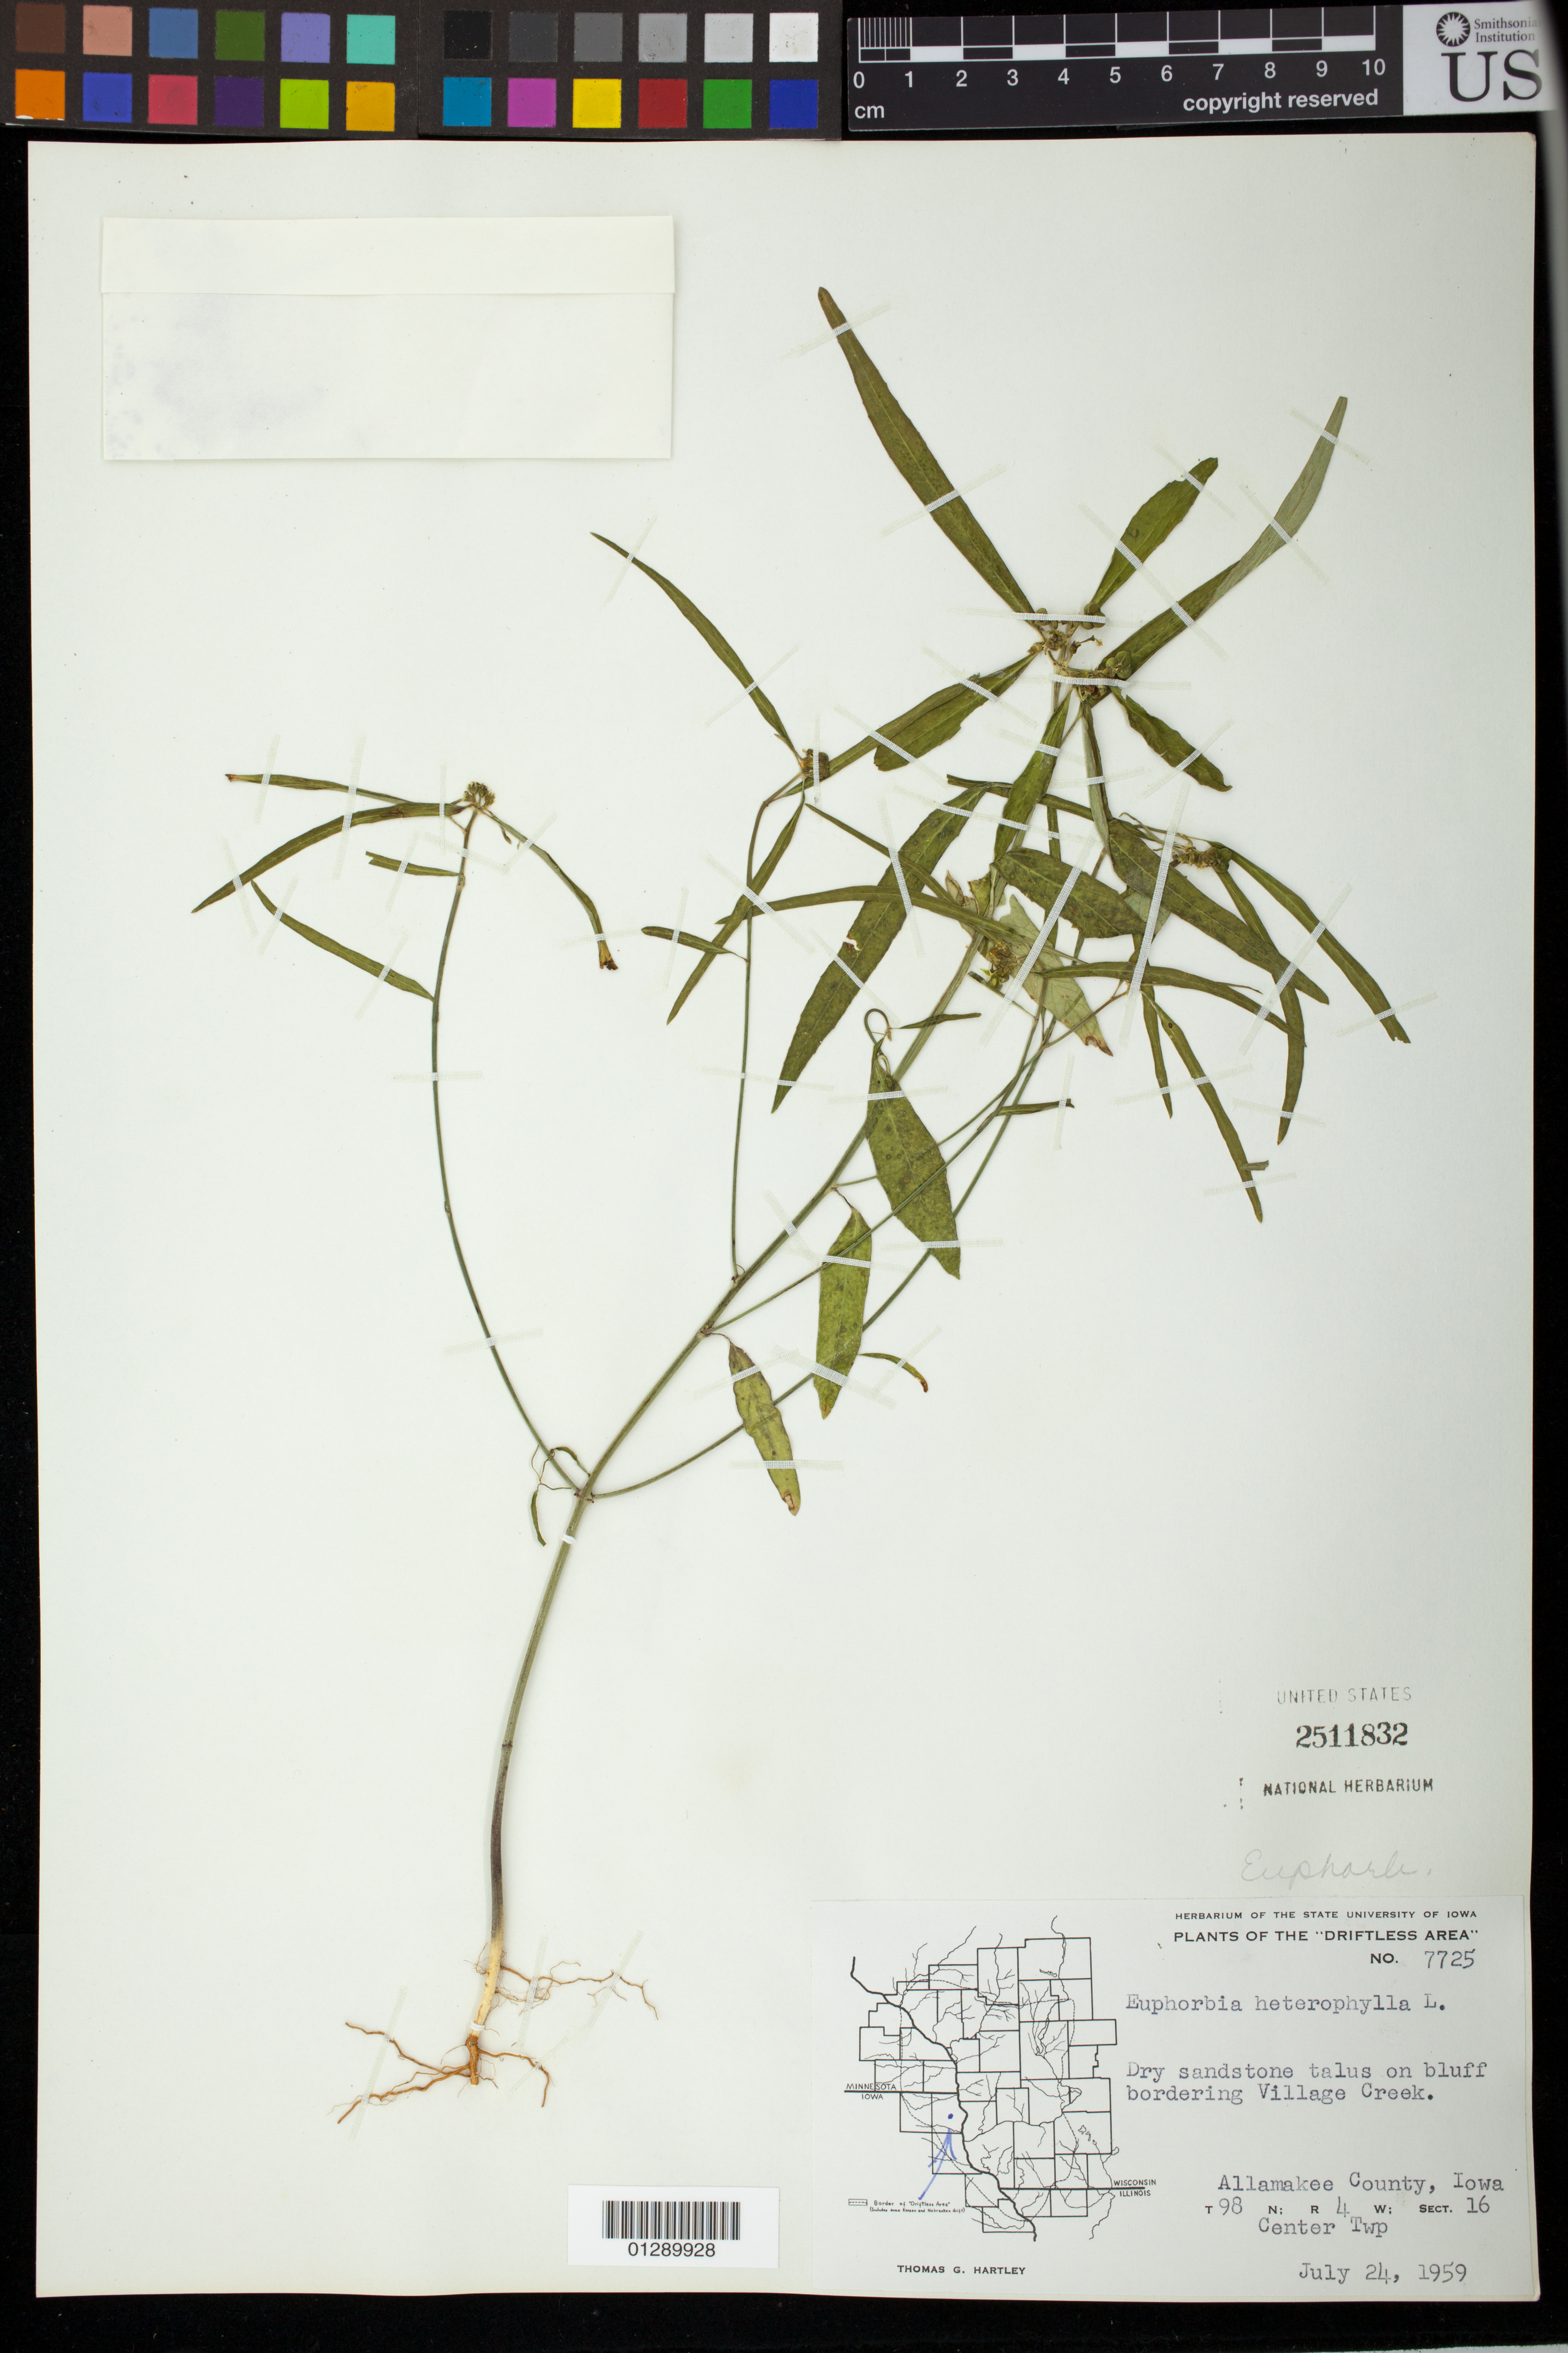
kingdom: Plantae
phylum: Tracheophyta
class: Magnoliopsida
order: Malpighiales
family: Euphorbiaceae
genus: Euphorbia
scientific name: Euphorbia heterophylla var. cyathophora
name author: (Murr.) Griseb.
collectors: T. G. Hartley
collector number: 7725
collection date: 1959-07-24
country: United States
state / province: Iowa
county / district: Allamakee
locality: on bluff bordering Village Creek T98 N; R4 W; Esct. 16 Center Twp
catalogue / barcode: US 2511832